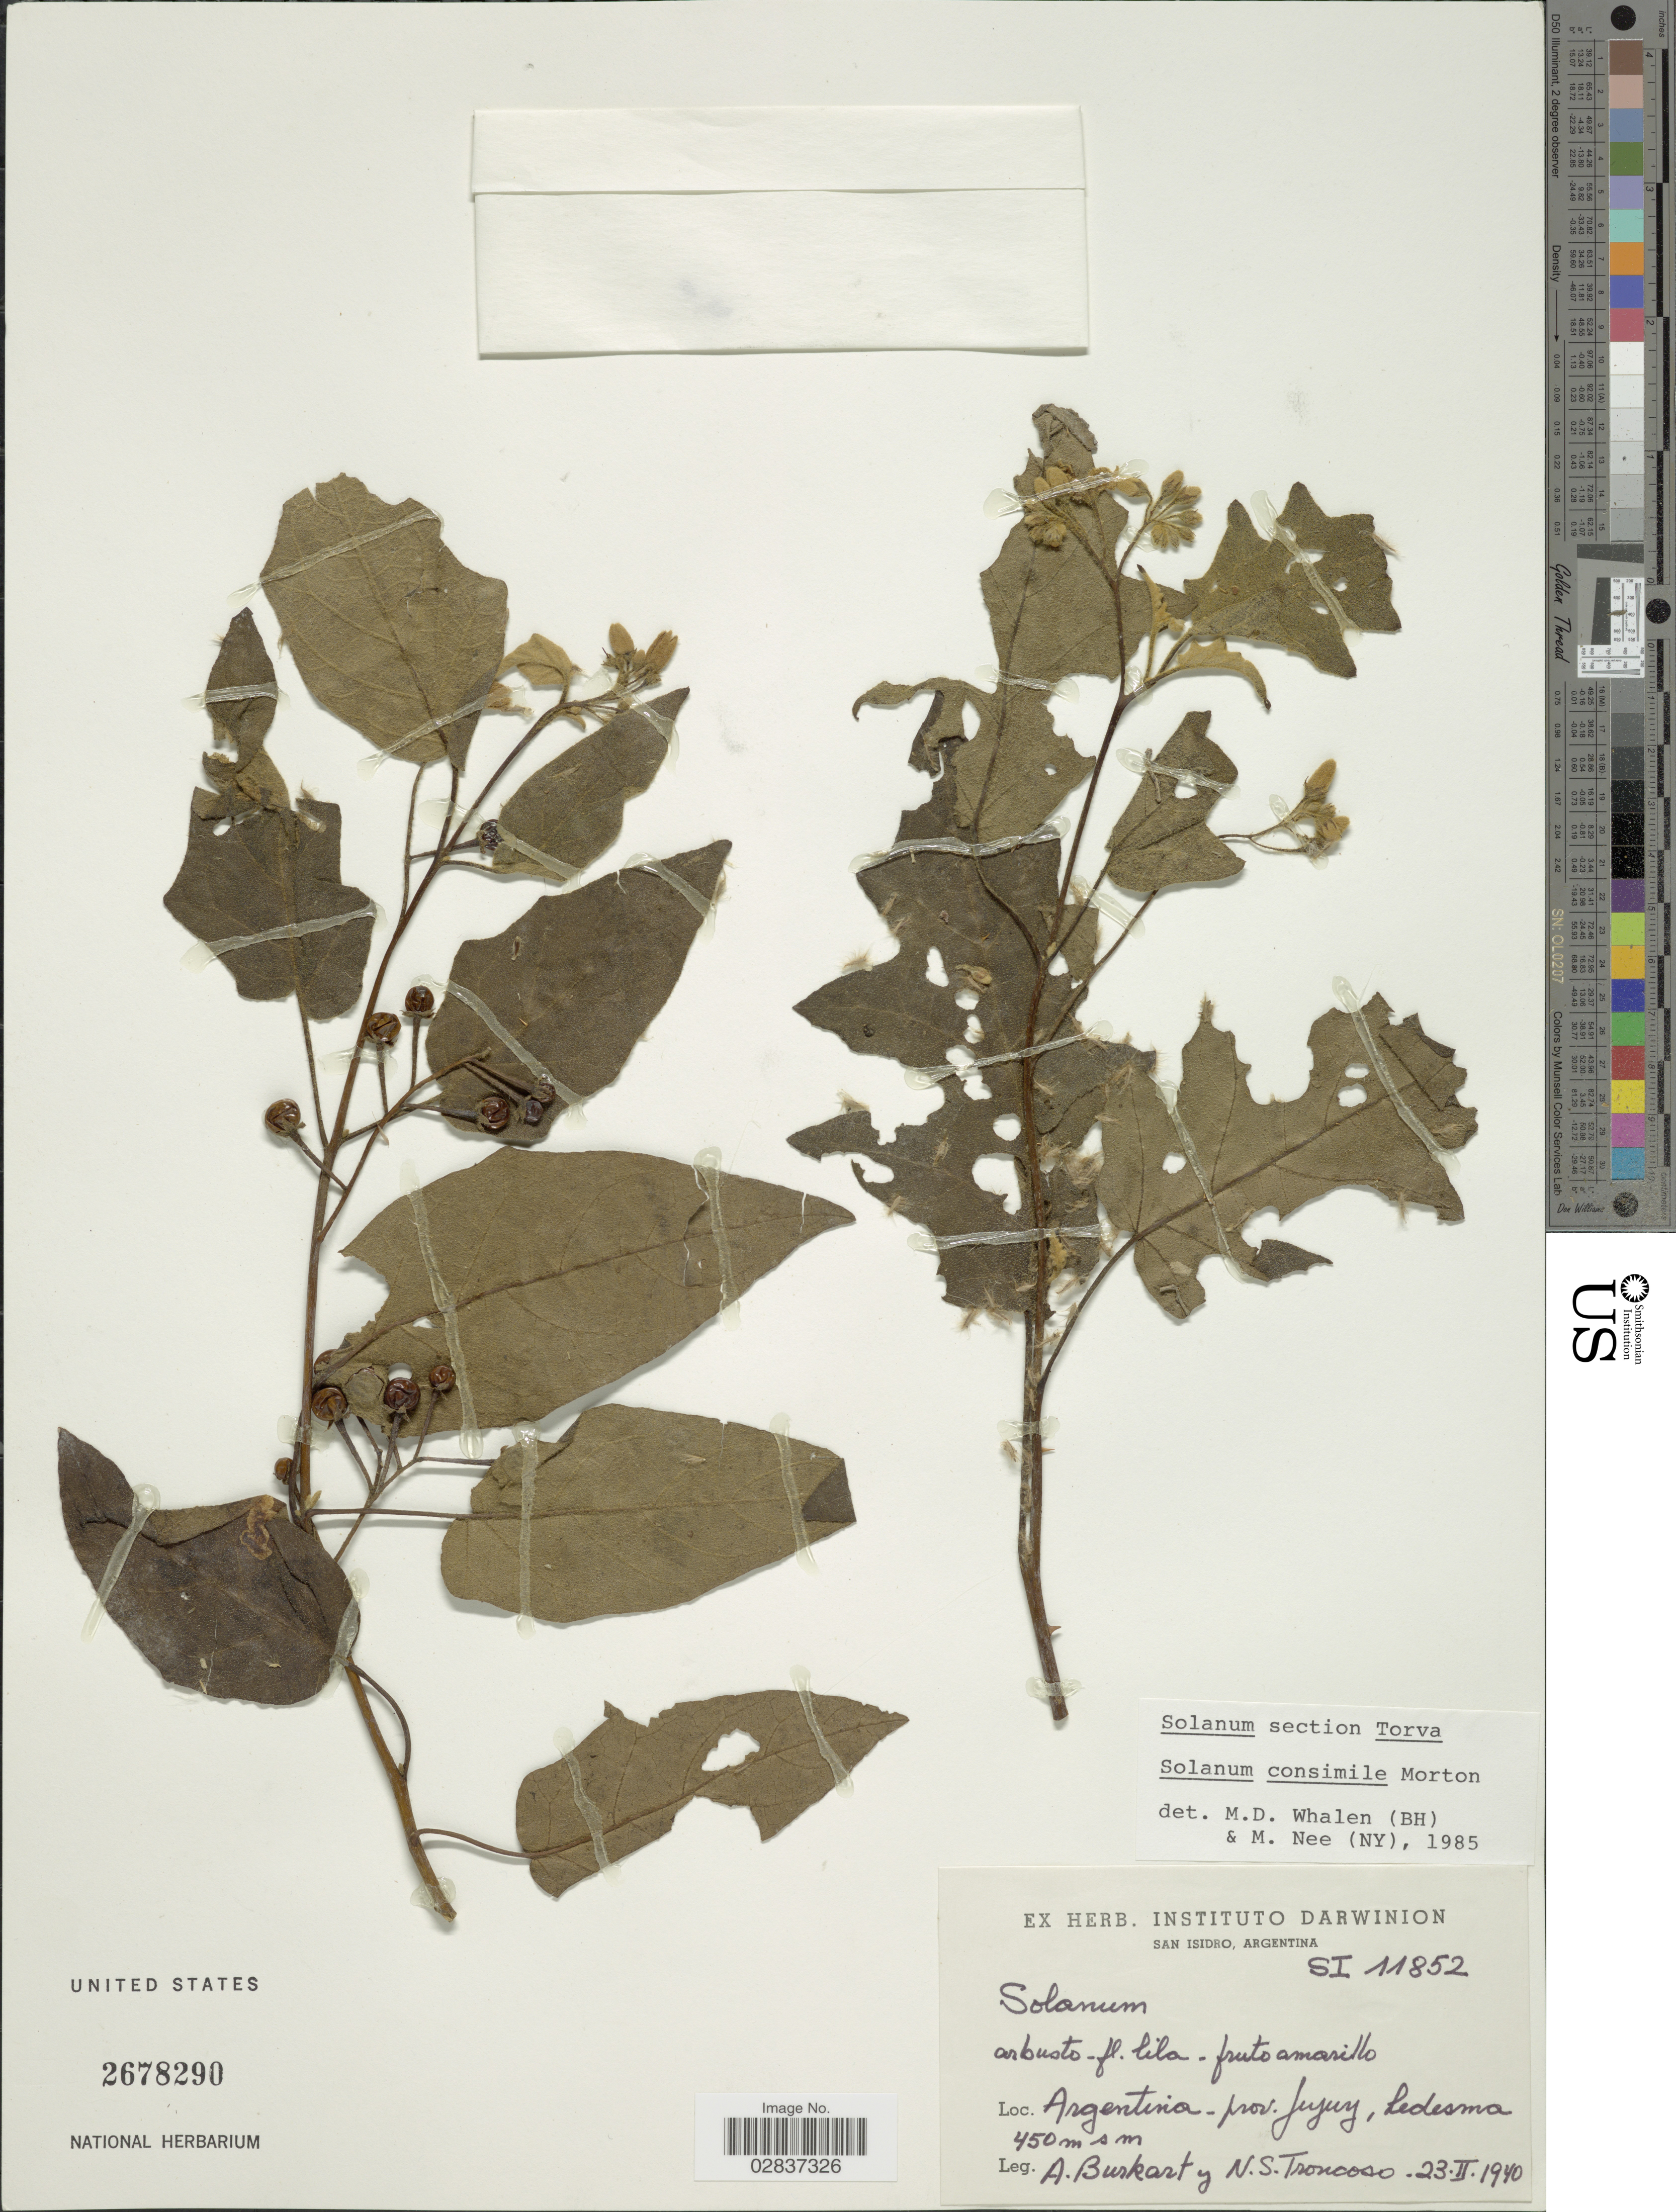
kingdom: Plantae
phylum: Tracheophyta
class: Magnoliopsida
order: Solanales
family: Solanaceae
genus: Solanum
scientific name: Solanum consimile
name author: C.V. Morton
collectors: A. E. Burkart & N. Troncoso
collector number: SI11852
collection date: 1940-02-23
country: Argentina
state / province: Jujuy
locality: Prov. Jujuy, Ledesma.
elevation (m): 450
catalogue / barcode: US 2678290